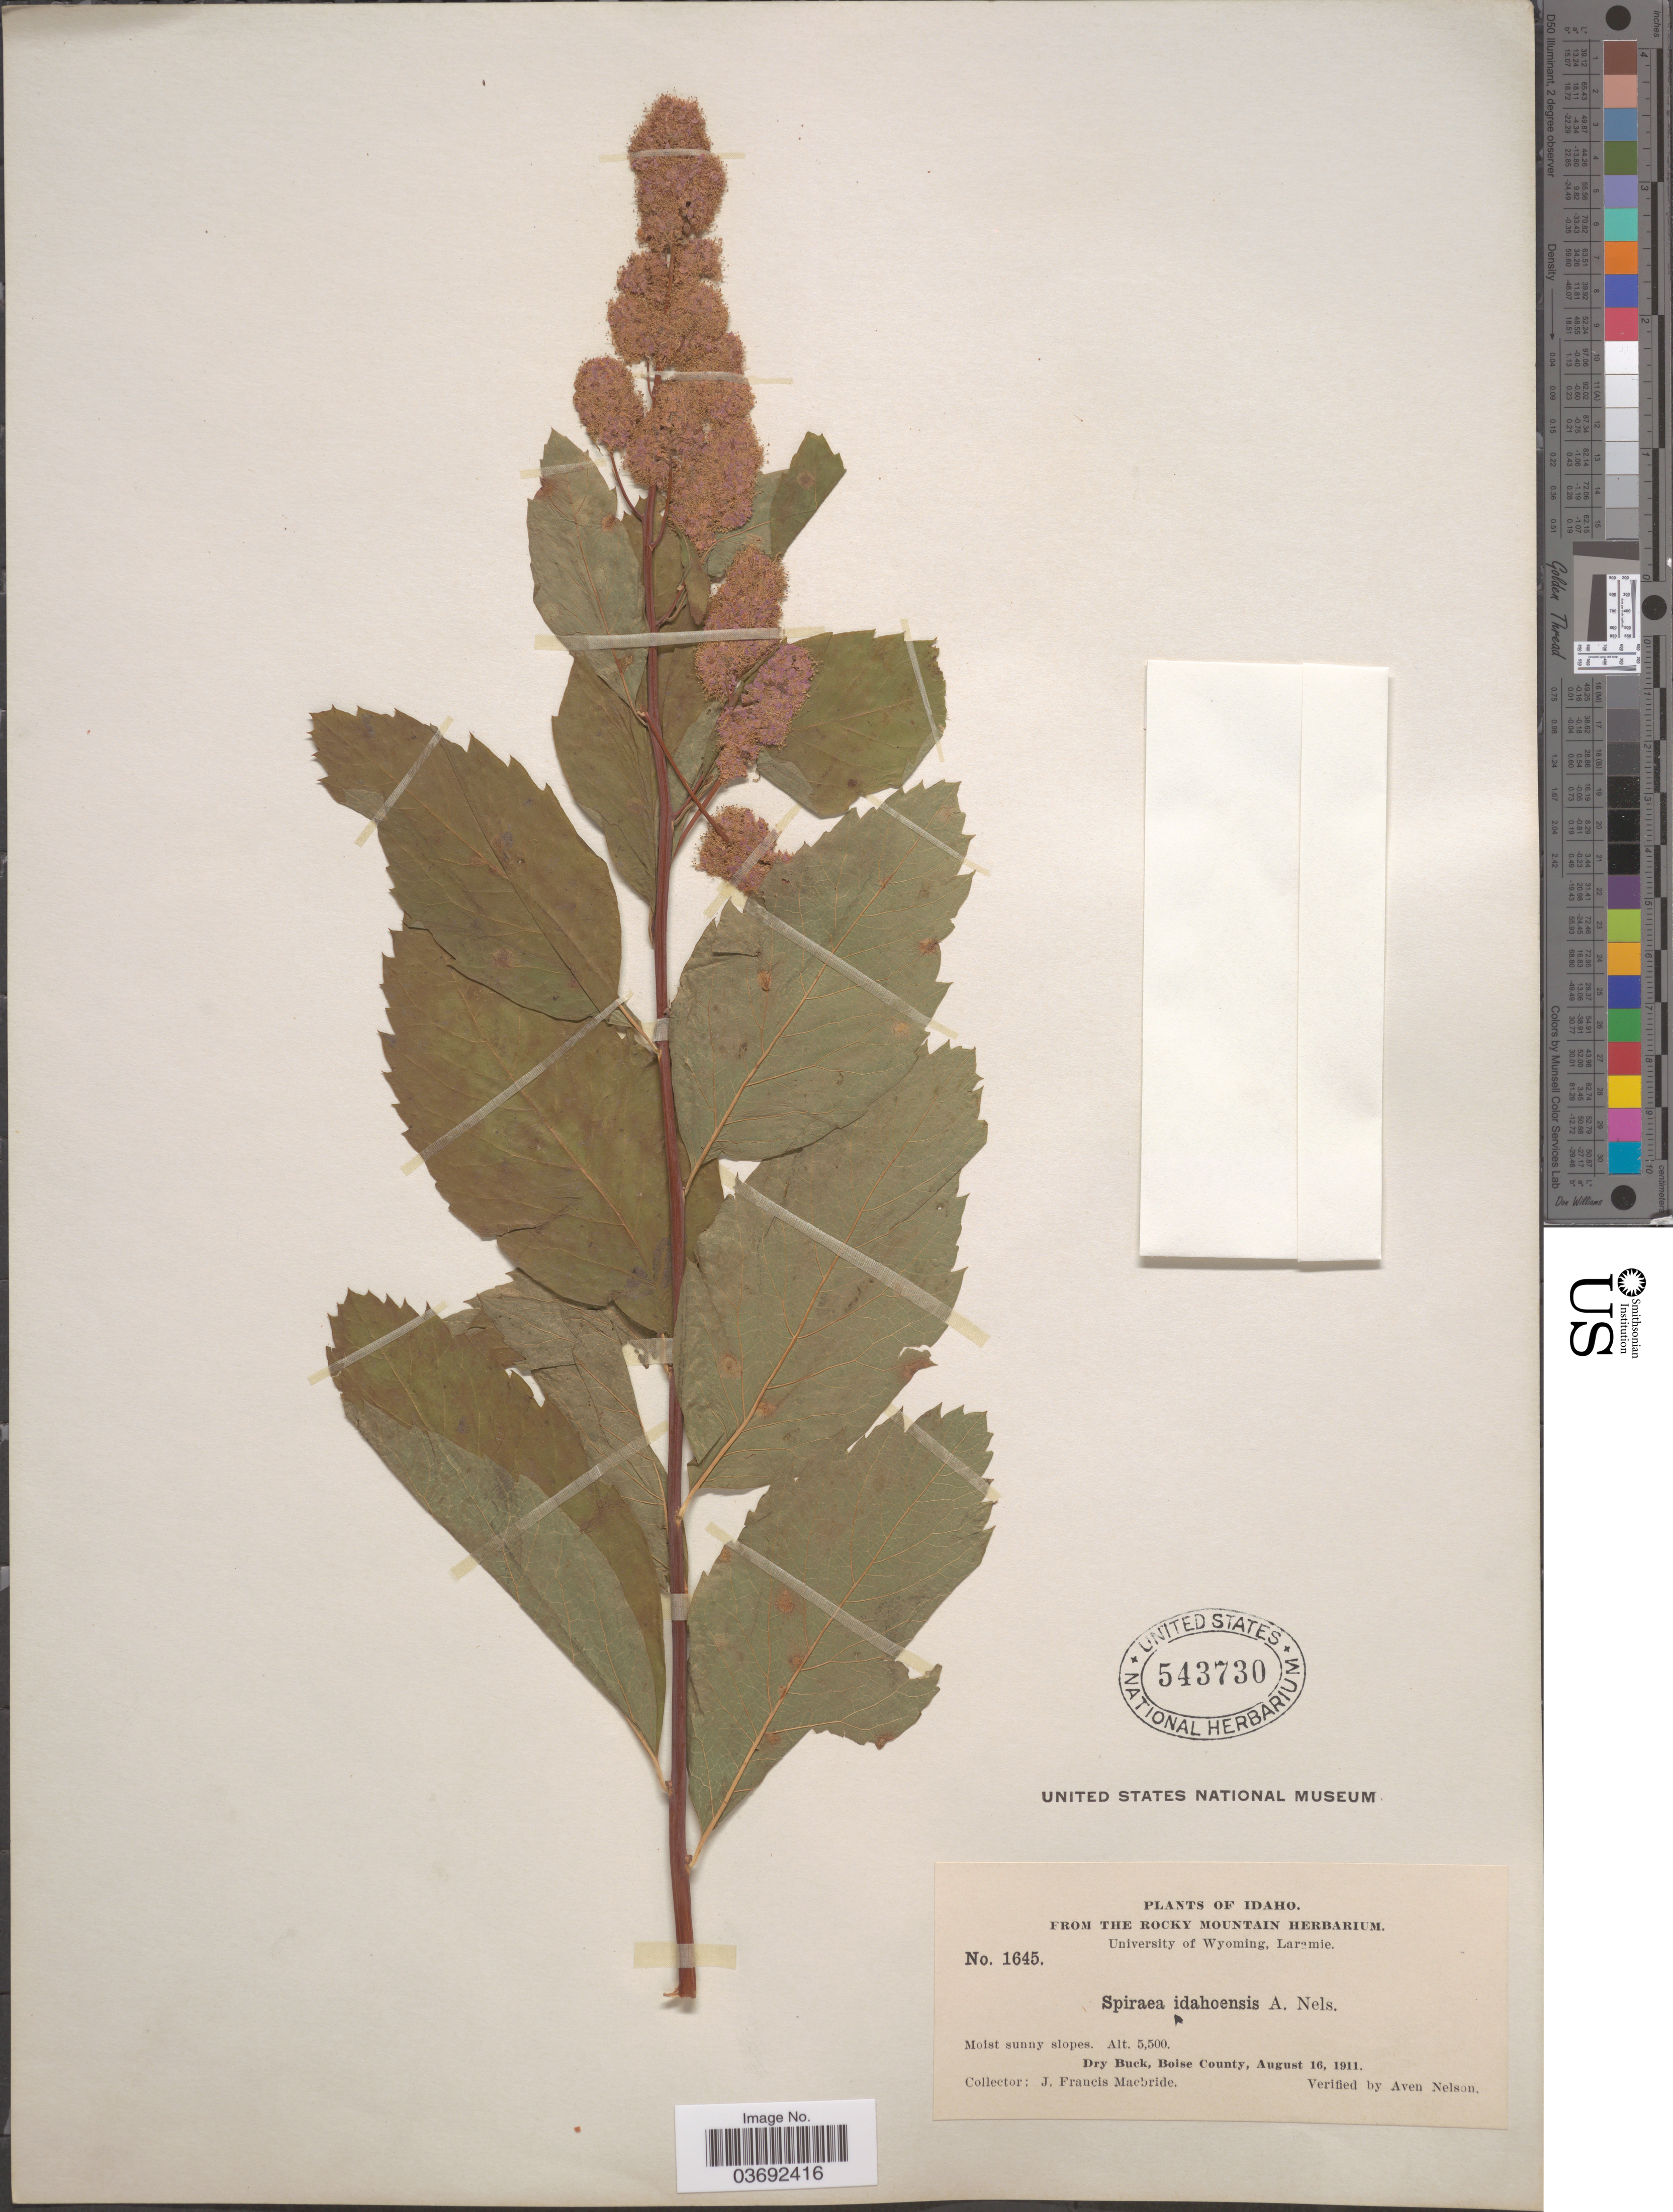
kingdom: Plantae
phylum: Tracheophyta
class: Magnoliopsida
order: Rosales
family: Rosaceae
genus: Spiraea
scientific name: Spiraea idahoensis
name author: A. Nelson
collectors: J. F. Macbride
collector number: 1645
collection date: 1911-08-16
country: United States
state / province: Idaho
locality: Dry Buck, Boise County.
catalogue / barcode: US 543730